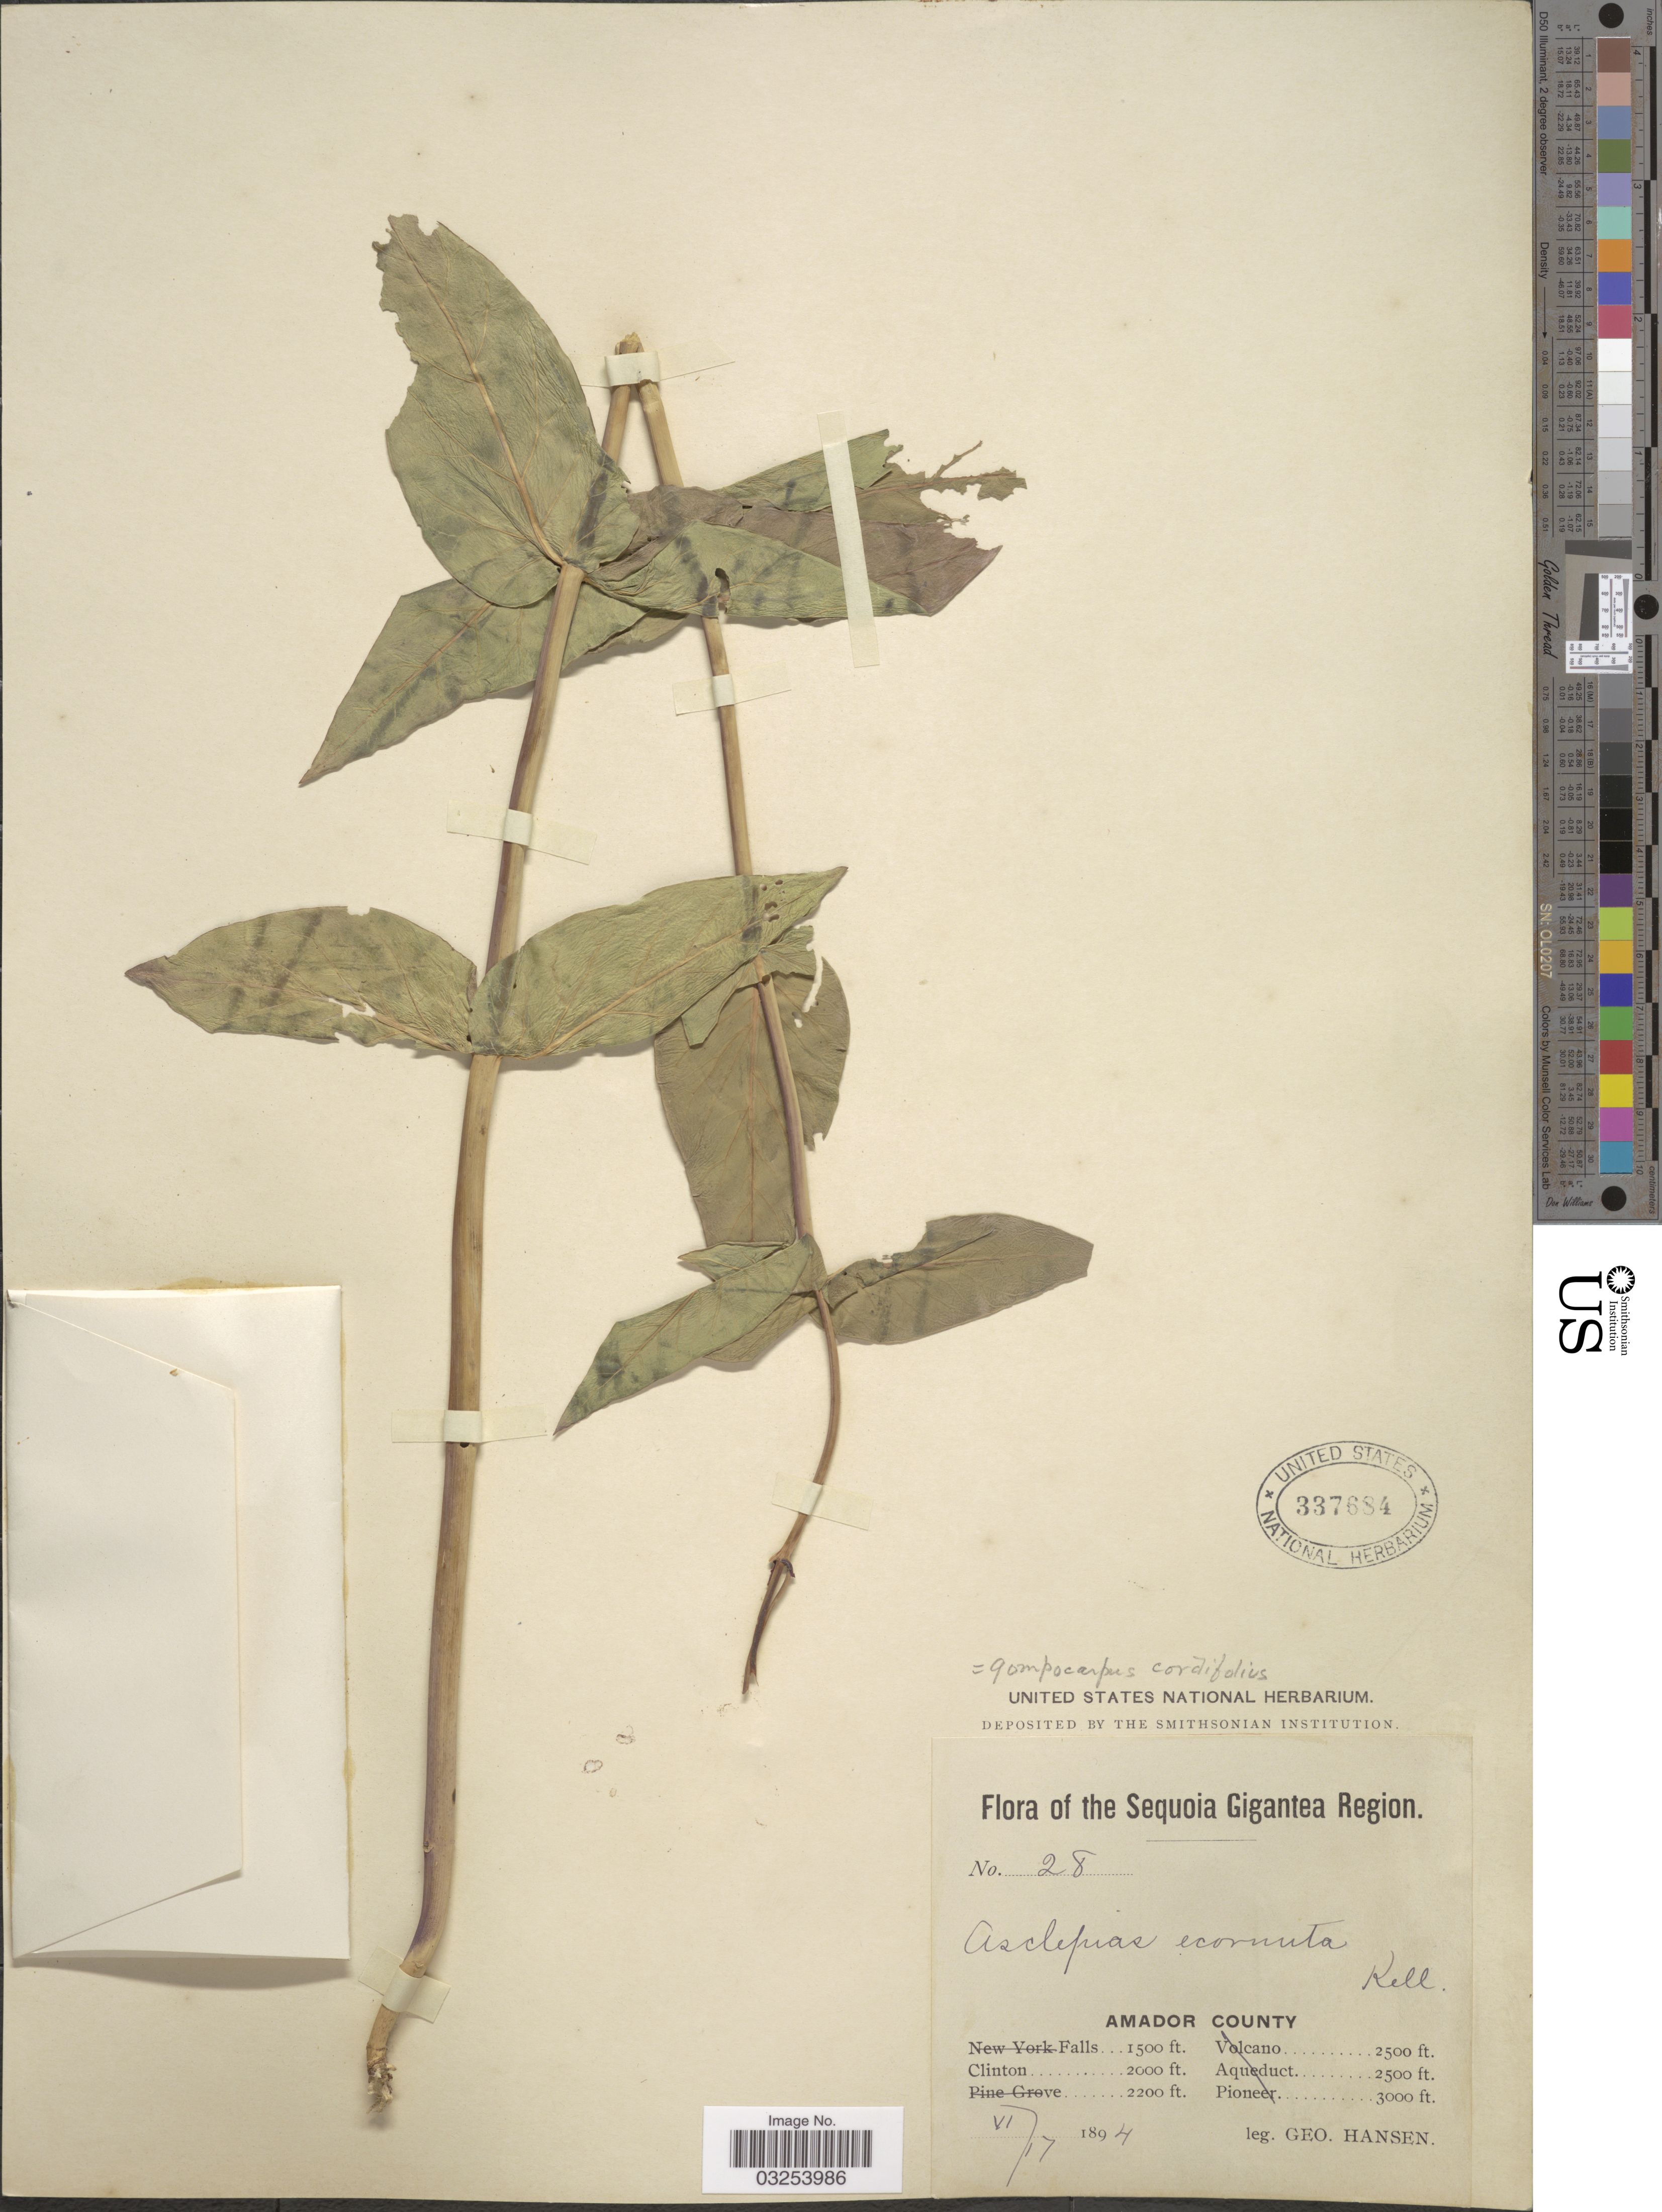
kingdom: Plantae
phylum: Tracheophyta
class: Magnoliopsida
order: Gentianales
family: Apocynaceae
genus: Asclepias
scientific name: Asclepias cordifolia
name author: (Benth.) Jeps.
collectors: G. Hansen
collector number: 28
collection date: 1894-06-17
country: United States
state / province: California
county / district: Amador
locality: Sequoia Gigantea Region. Amador County. Clinton.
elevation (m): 610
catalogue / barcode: US 337684